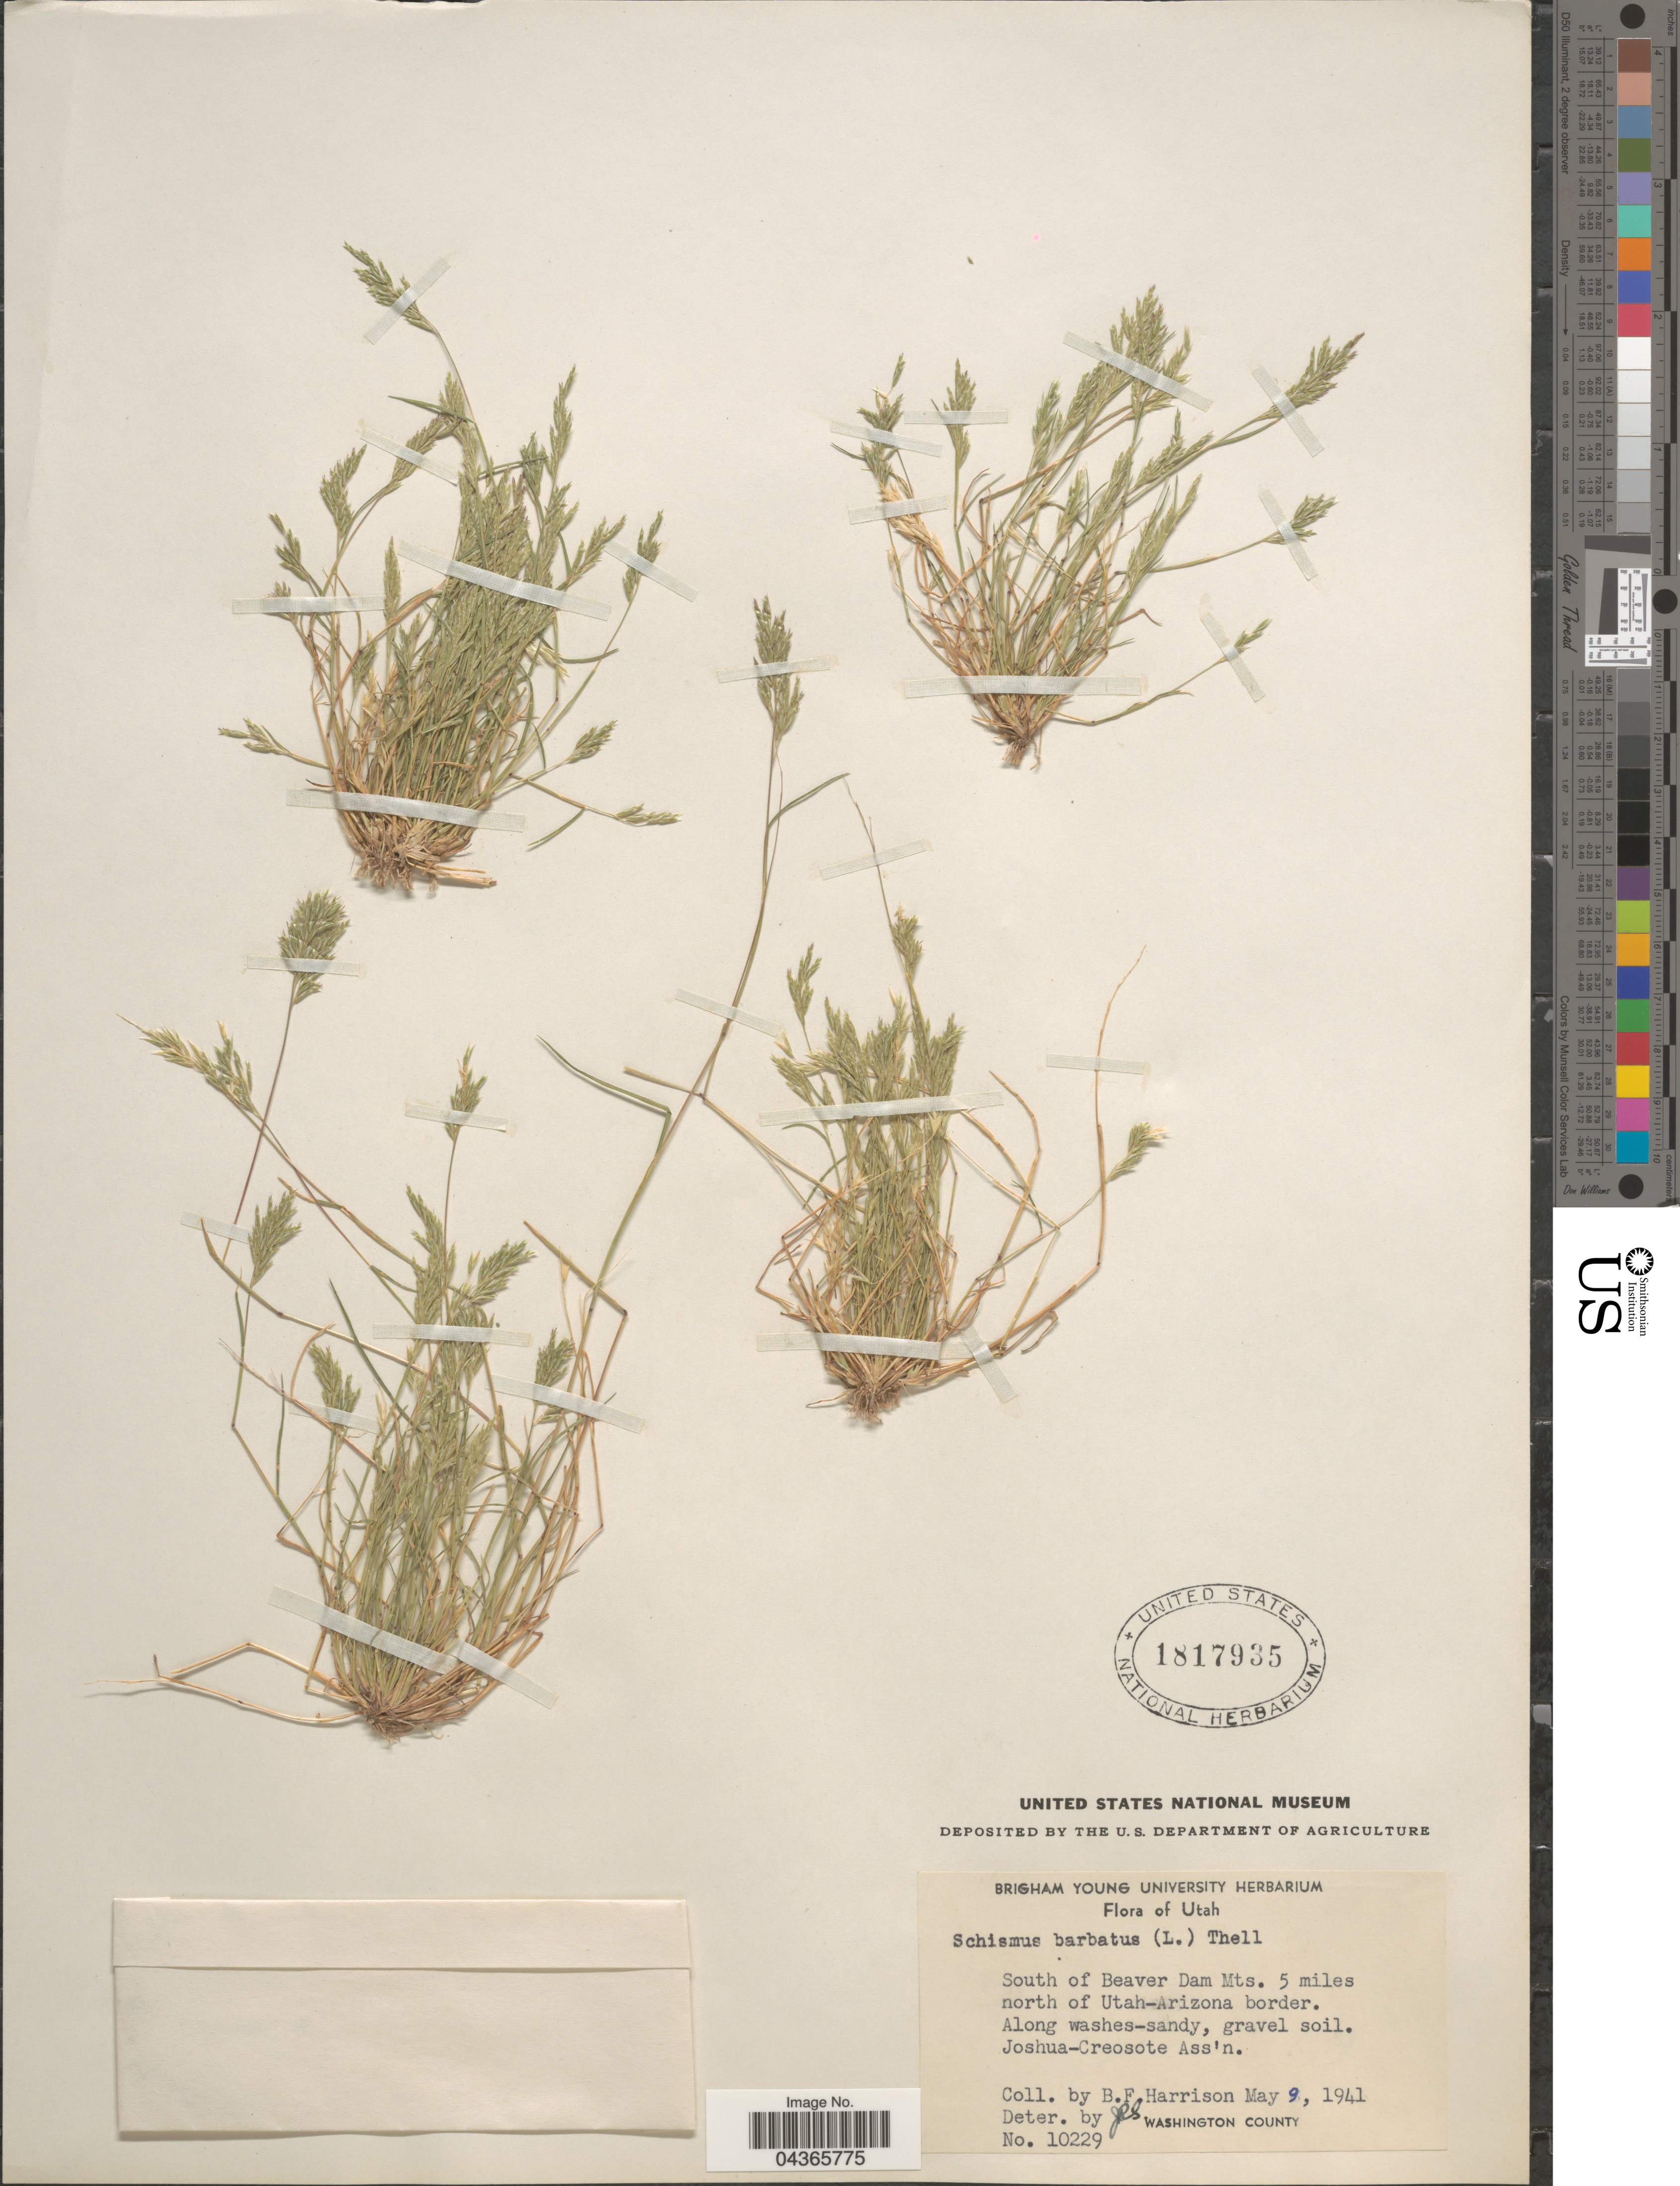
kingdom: Plantae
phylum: Tracheophyta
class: Liliopsida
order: Poales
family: Poaceae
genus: Schismus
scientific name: Schismus barbatus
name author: (L.) Thell.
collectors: B. F. Harrison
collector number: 10229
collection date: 1941-05-09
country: United States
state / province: Utah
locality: South of Beaver Dam Mts. 5 miles north of Utah-Arizona border. Washington County.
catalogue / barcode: US 1817935